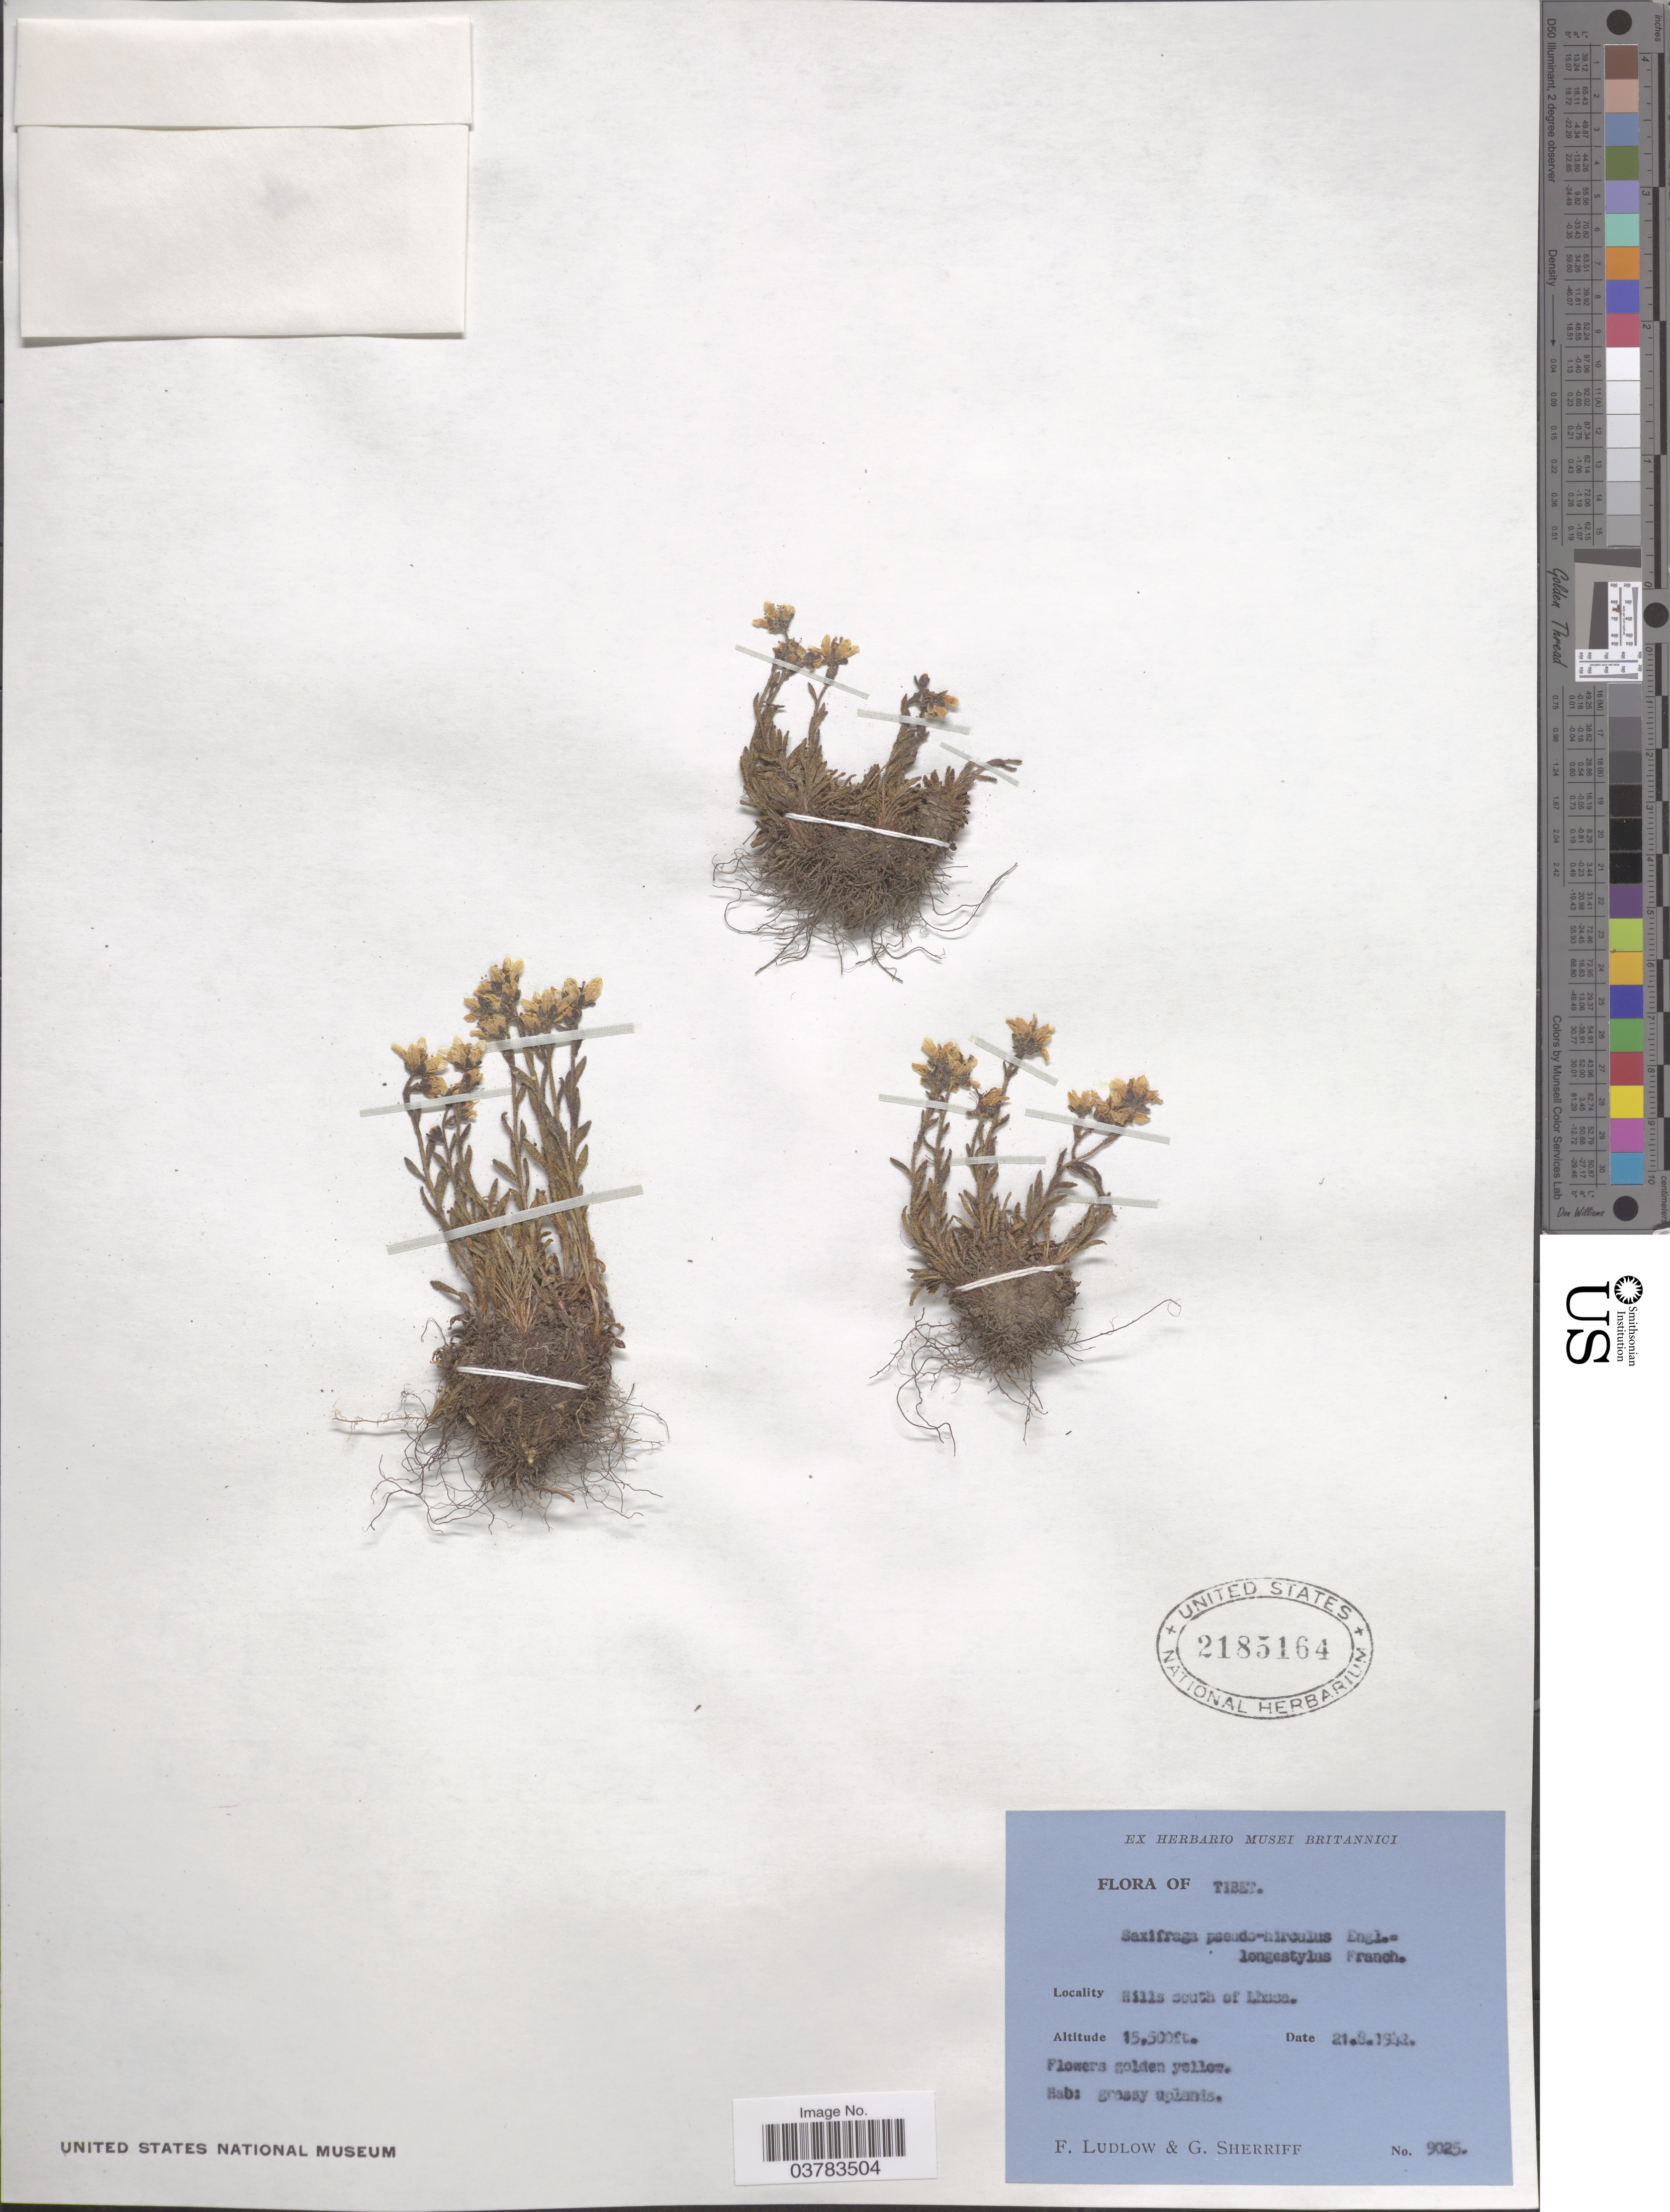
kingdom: Plantae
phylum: Tracheophyta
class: Magnoliopsida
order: Saxifragales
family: Saxifragaceae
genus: Saxifraga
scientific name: Saxifraga pseudohirculus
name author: Engl.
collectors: F. Ludlow & G. Sherriff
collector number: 9025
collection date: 1942-08-21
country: China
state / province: Xizang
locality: Tibet. Hills south of Lhasa.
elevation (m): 4724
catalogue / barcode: US 2185164